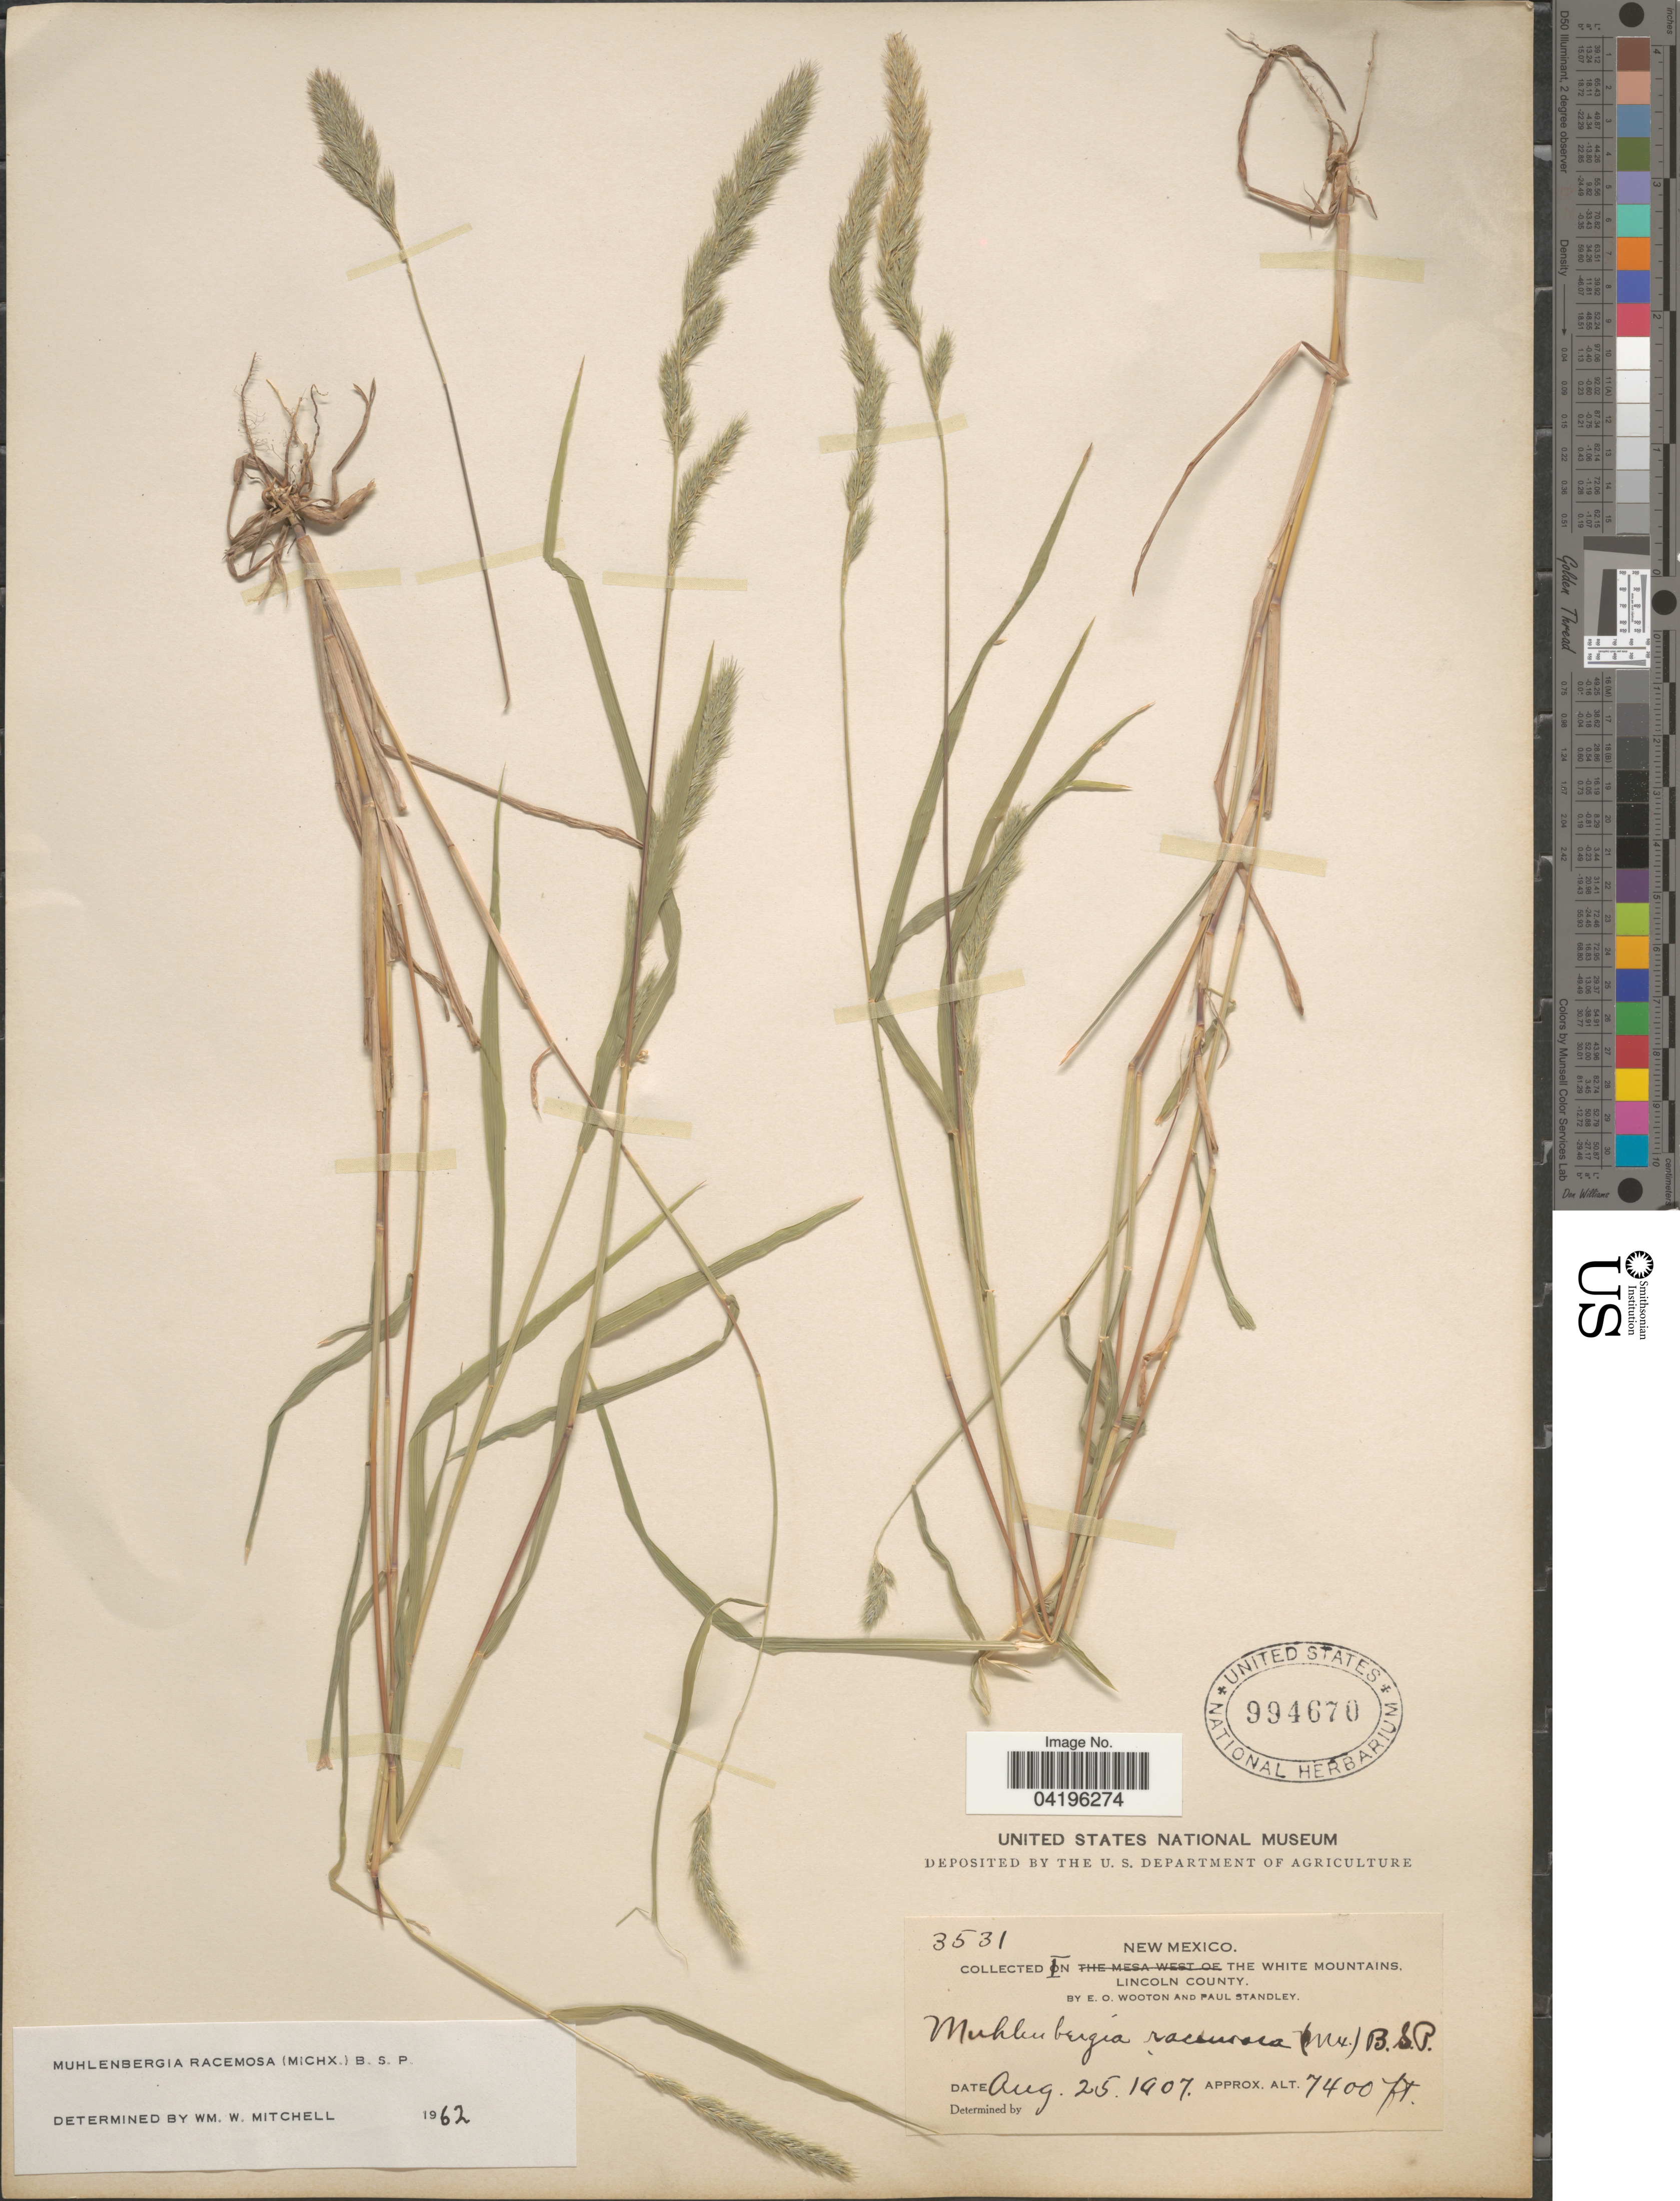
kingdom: Plantae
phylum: Tracheophyta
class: Liliopsida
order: Poales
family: Poaceae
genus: Muhlenbergia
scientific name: Muhlenbergia racemosa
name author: (Michx.) Britton et al.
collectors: E. O. Wooton & P. C. Standley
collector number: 3531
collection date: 1907-08-25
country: United States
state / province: New Mexico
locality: In the White Mountains, Lincoln County.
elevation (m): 2256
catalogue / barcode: US 994670